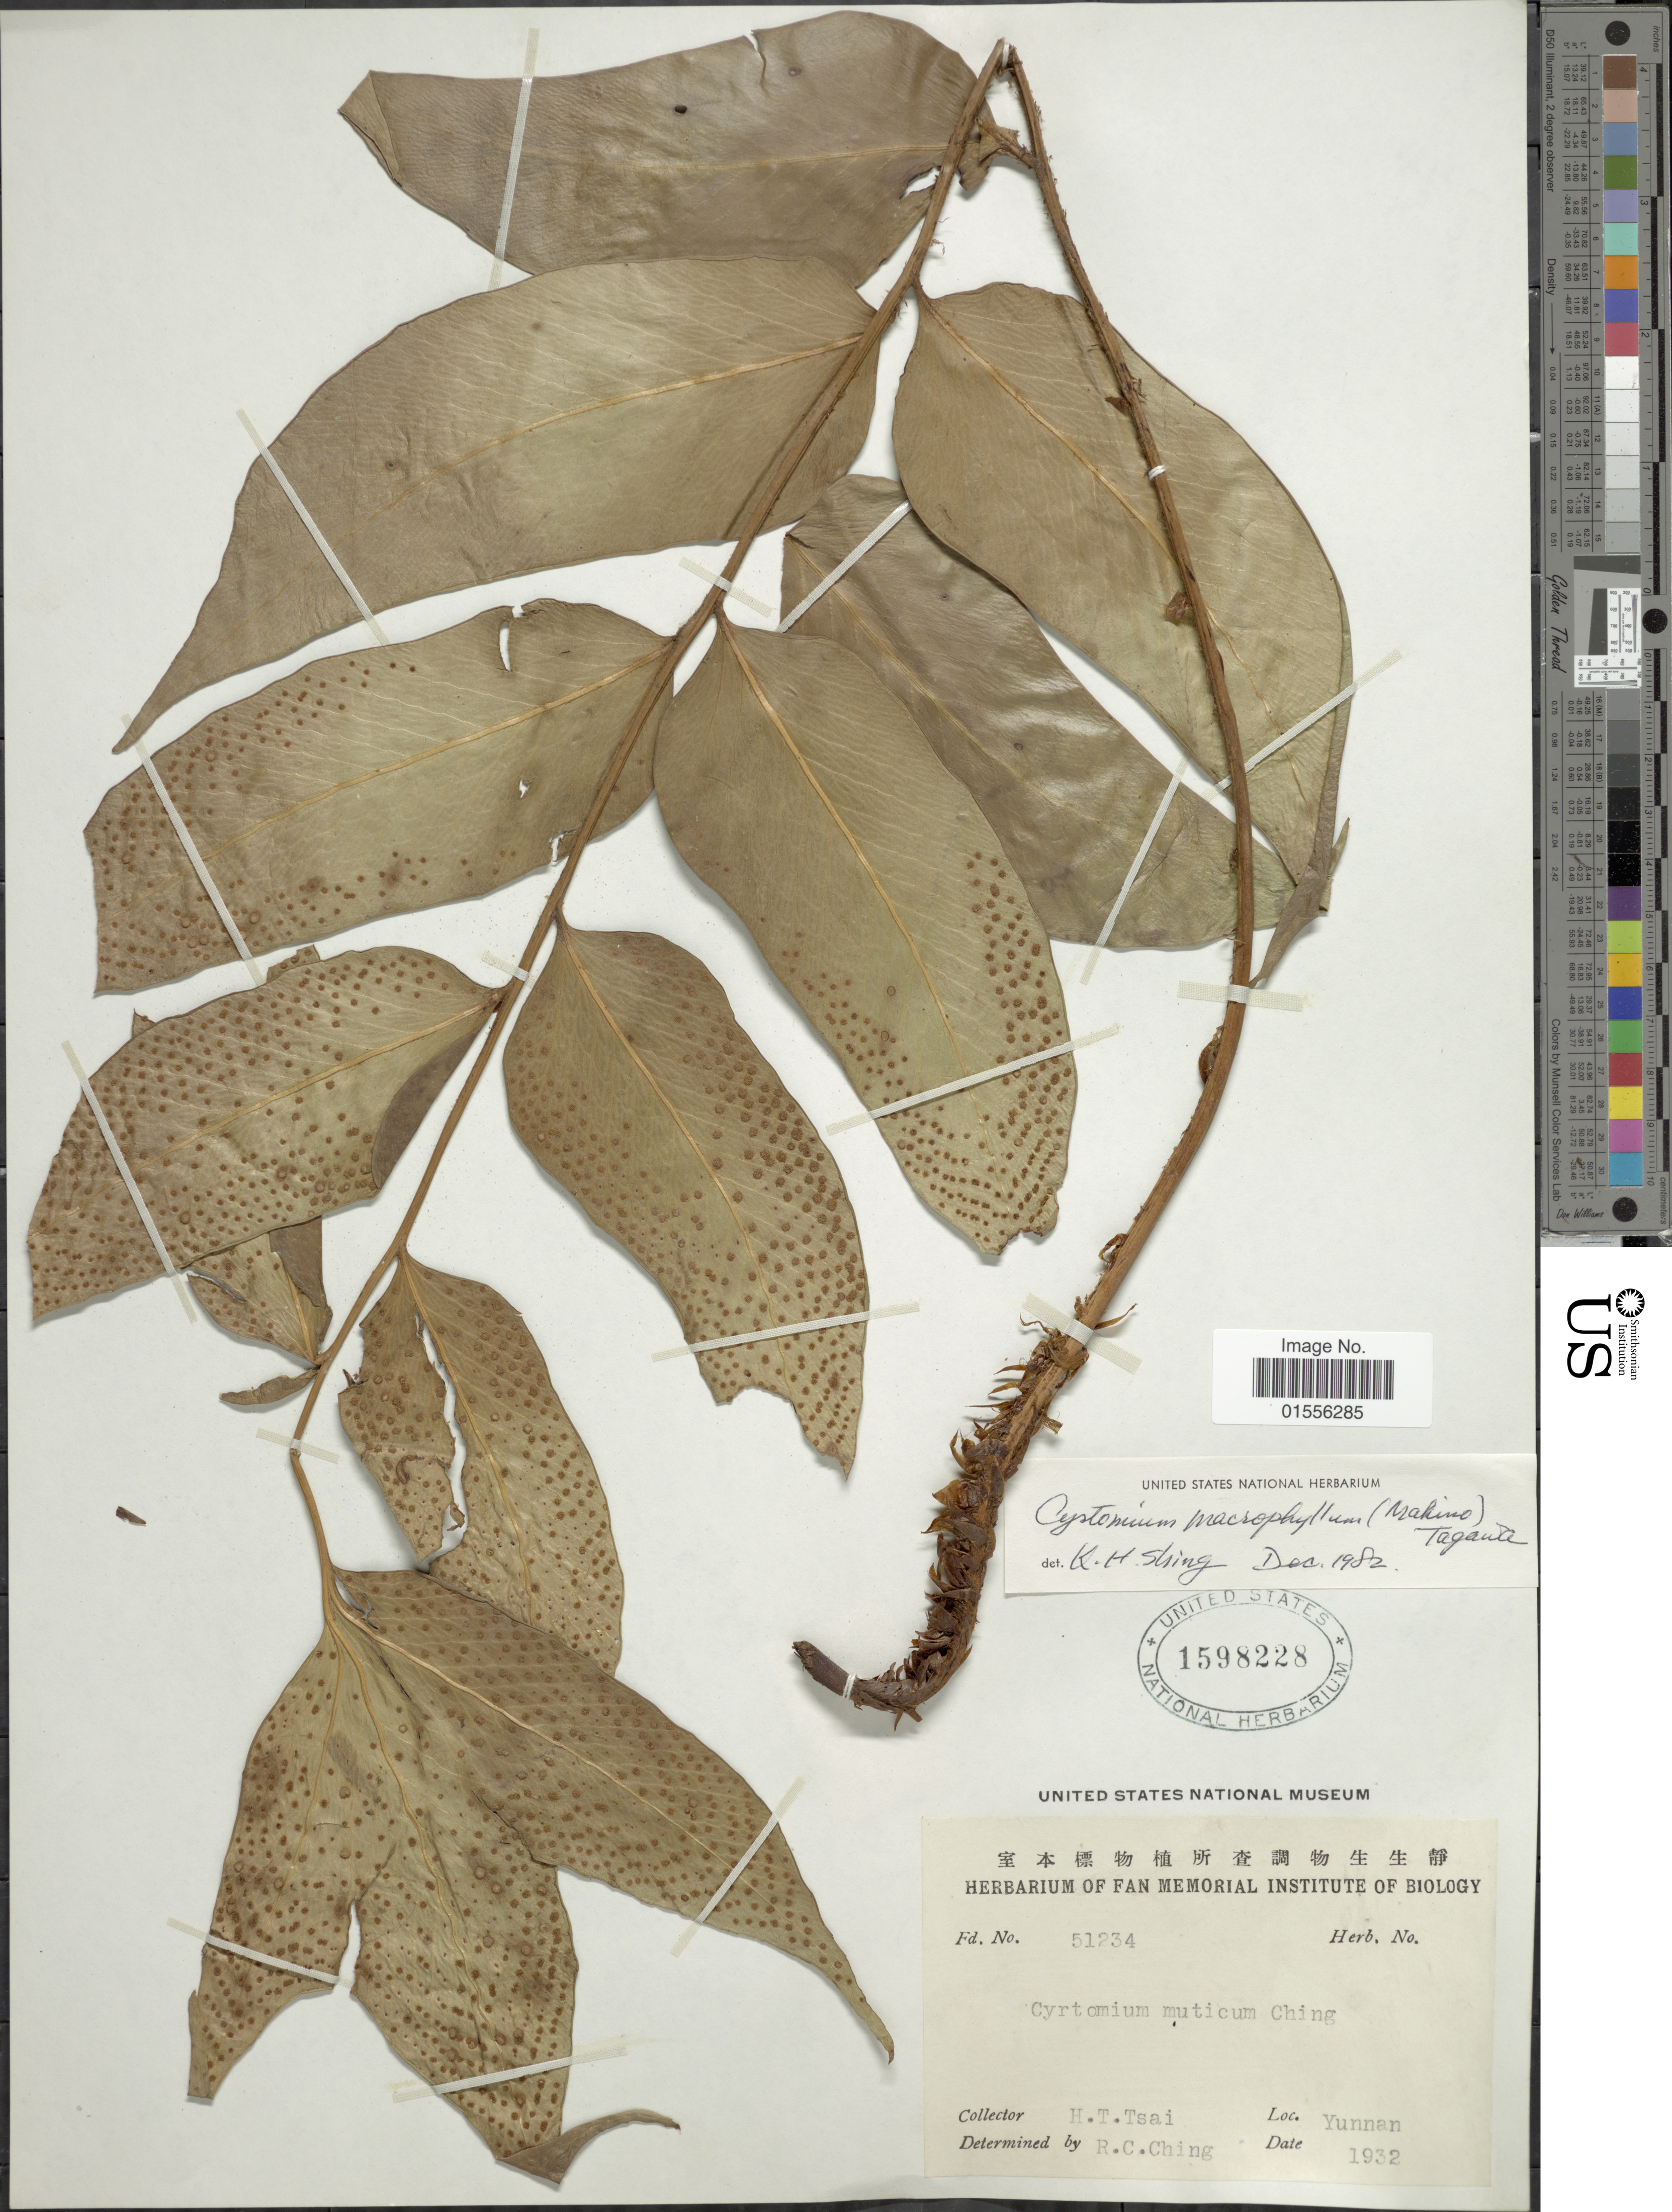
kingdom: Plantae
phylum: Tracheophyta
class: Polypodiopsida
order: Polypodiales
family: Dryopteridaceae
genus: Cyrtomium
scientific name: Cyrtomium macrophyllum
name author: (Makino) Tagawa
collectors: H. Tsai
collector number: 51234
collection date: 1932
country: China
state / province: Yunnan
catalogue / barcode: US 1598228